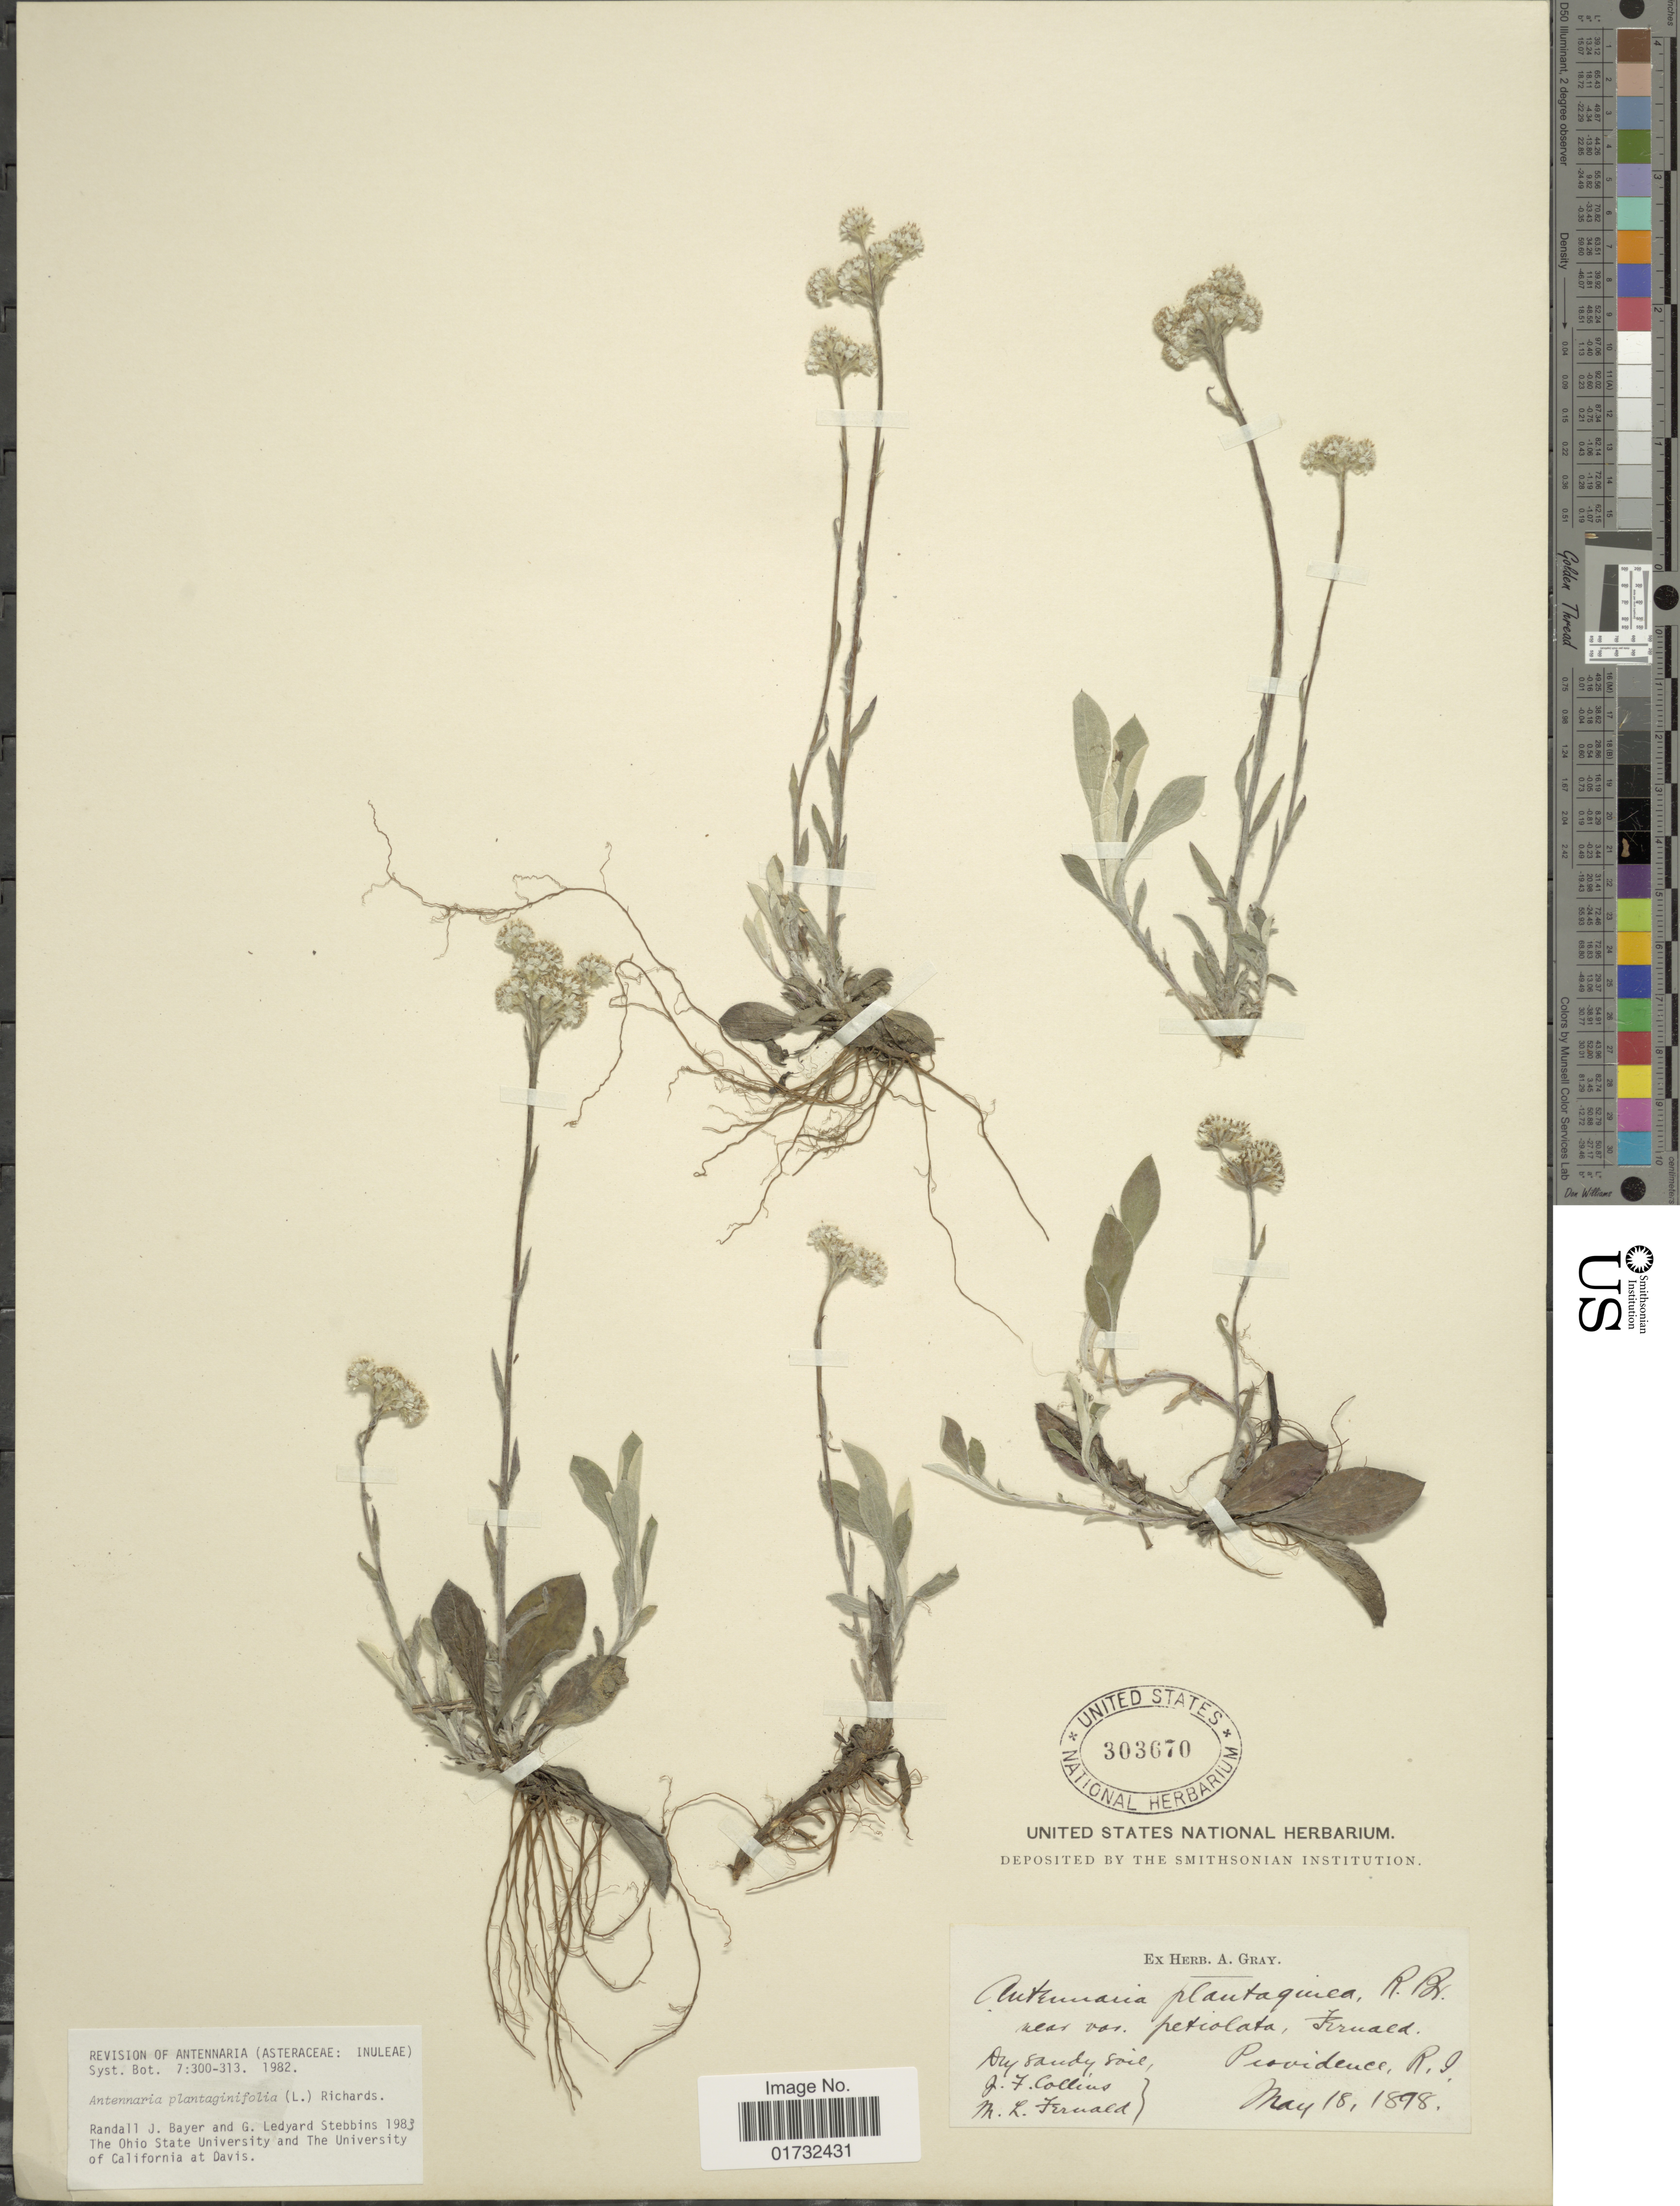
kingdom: Plantae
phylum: Tracheophyta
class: Magnoliopsida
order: Asterales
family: Asteraceae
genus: Antennaria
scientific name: Antennaria plantaginifolia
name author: (L.) Richardson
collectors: J. Collins & M. L. Fernald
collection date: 1898-05-18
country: United States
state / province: Rhode Island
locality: Providence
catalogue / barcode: US 303670